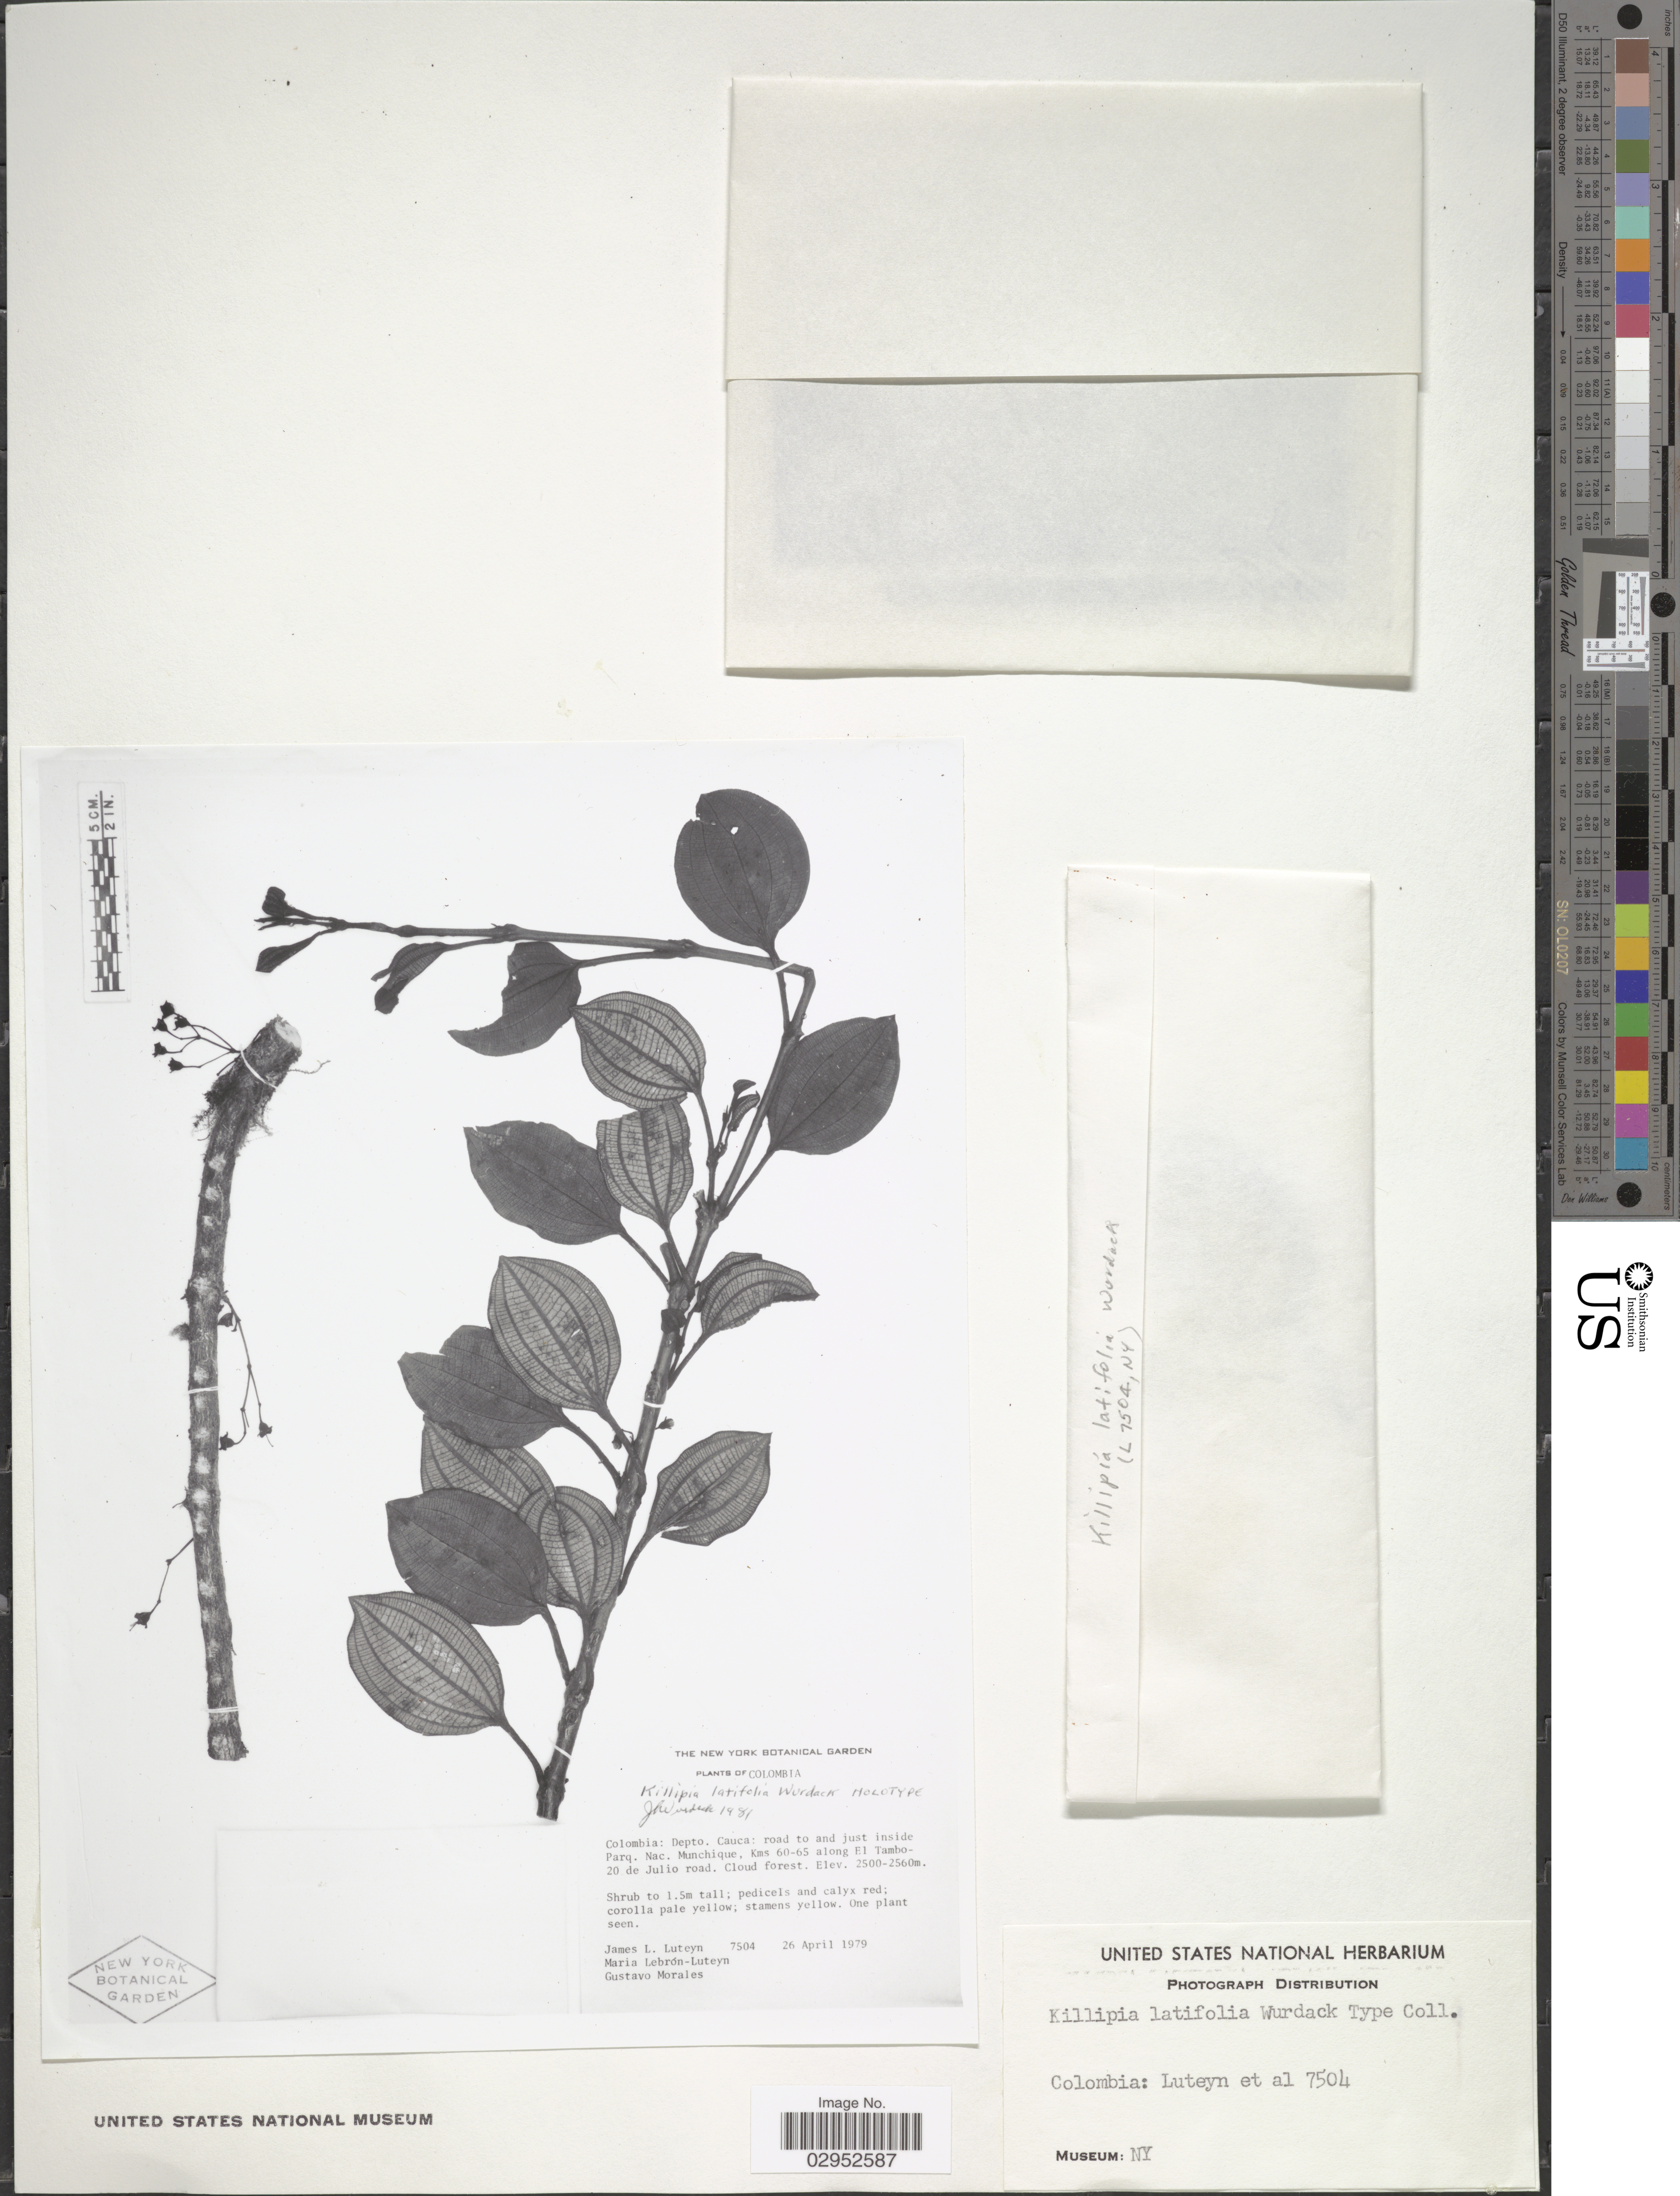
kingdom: Plantae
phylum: Tracheophyta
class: Magnoliopsida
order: Myrtales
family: Melastomataceae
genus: Killipia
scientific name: Killipia latifolia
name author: Wurdack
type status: Isotype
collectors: J. Luteyn, M. L. Lebrón-Luteyn & G. Morales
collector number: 7504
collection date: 1979-04-26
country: Colombia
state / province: Cauca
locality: Depto. Cauca: road to and just inside Parq. Nac. Munchique, Kms 60-65 along El Tambo- 20 de Julio road.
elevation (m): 2500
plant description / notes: Photograph and fragmentary material of (holo) type specimen ex herb. NY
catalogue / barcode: US 3726769